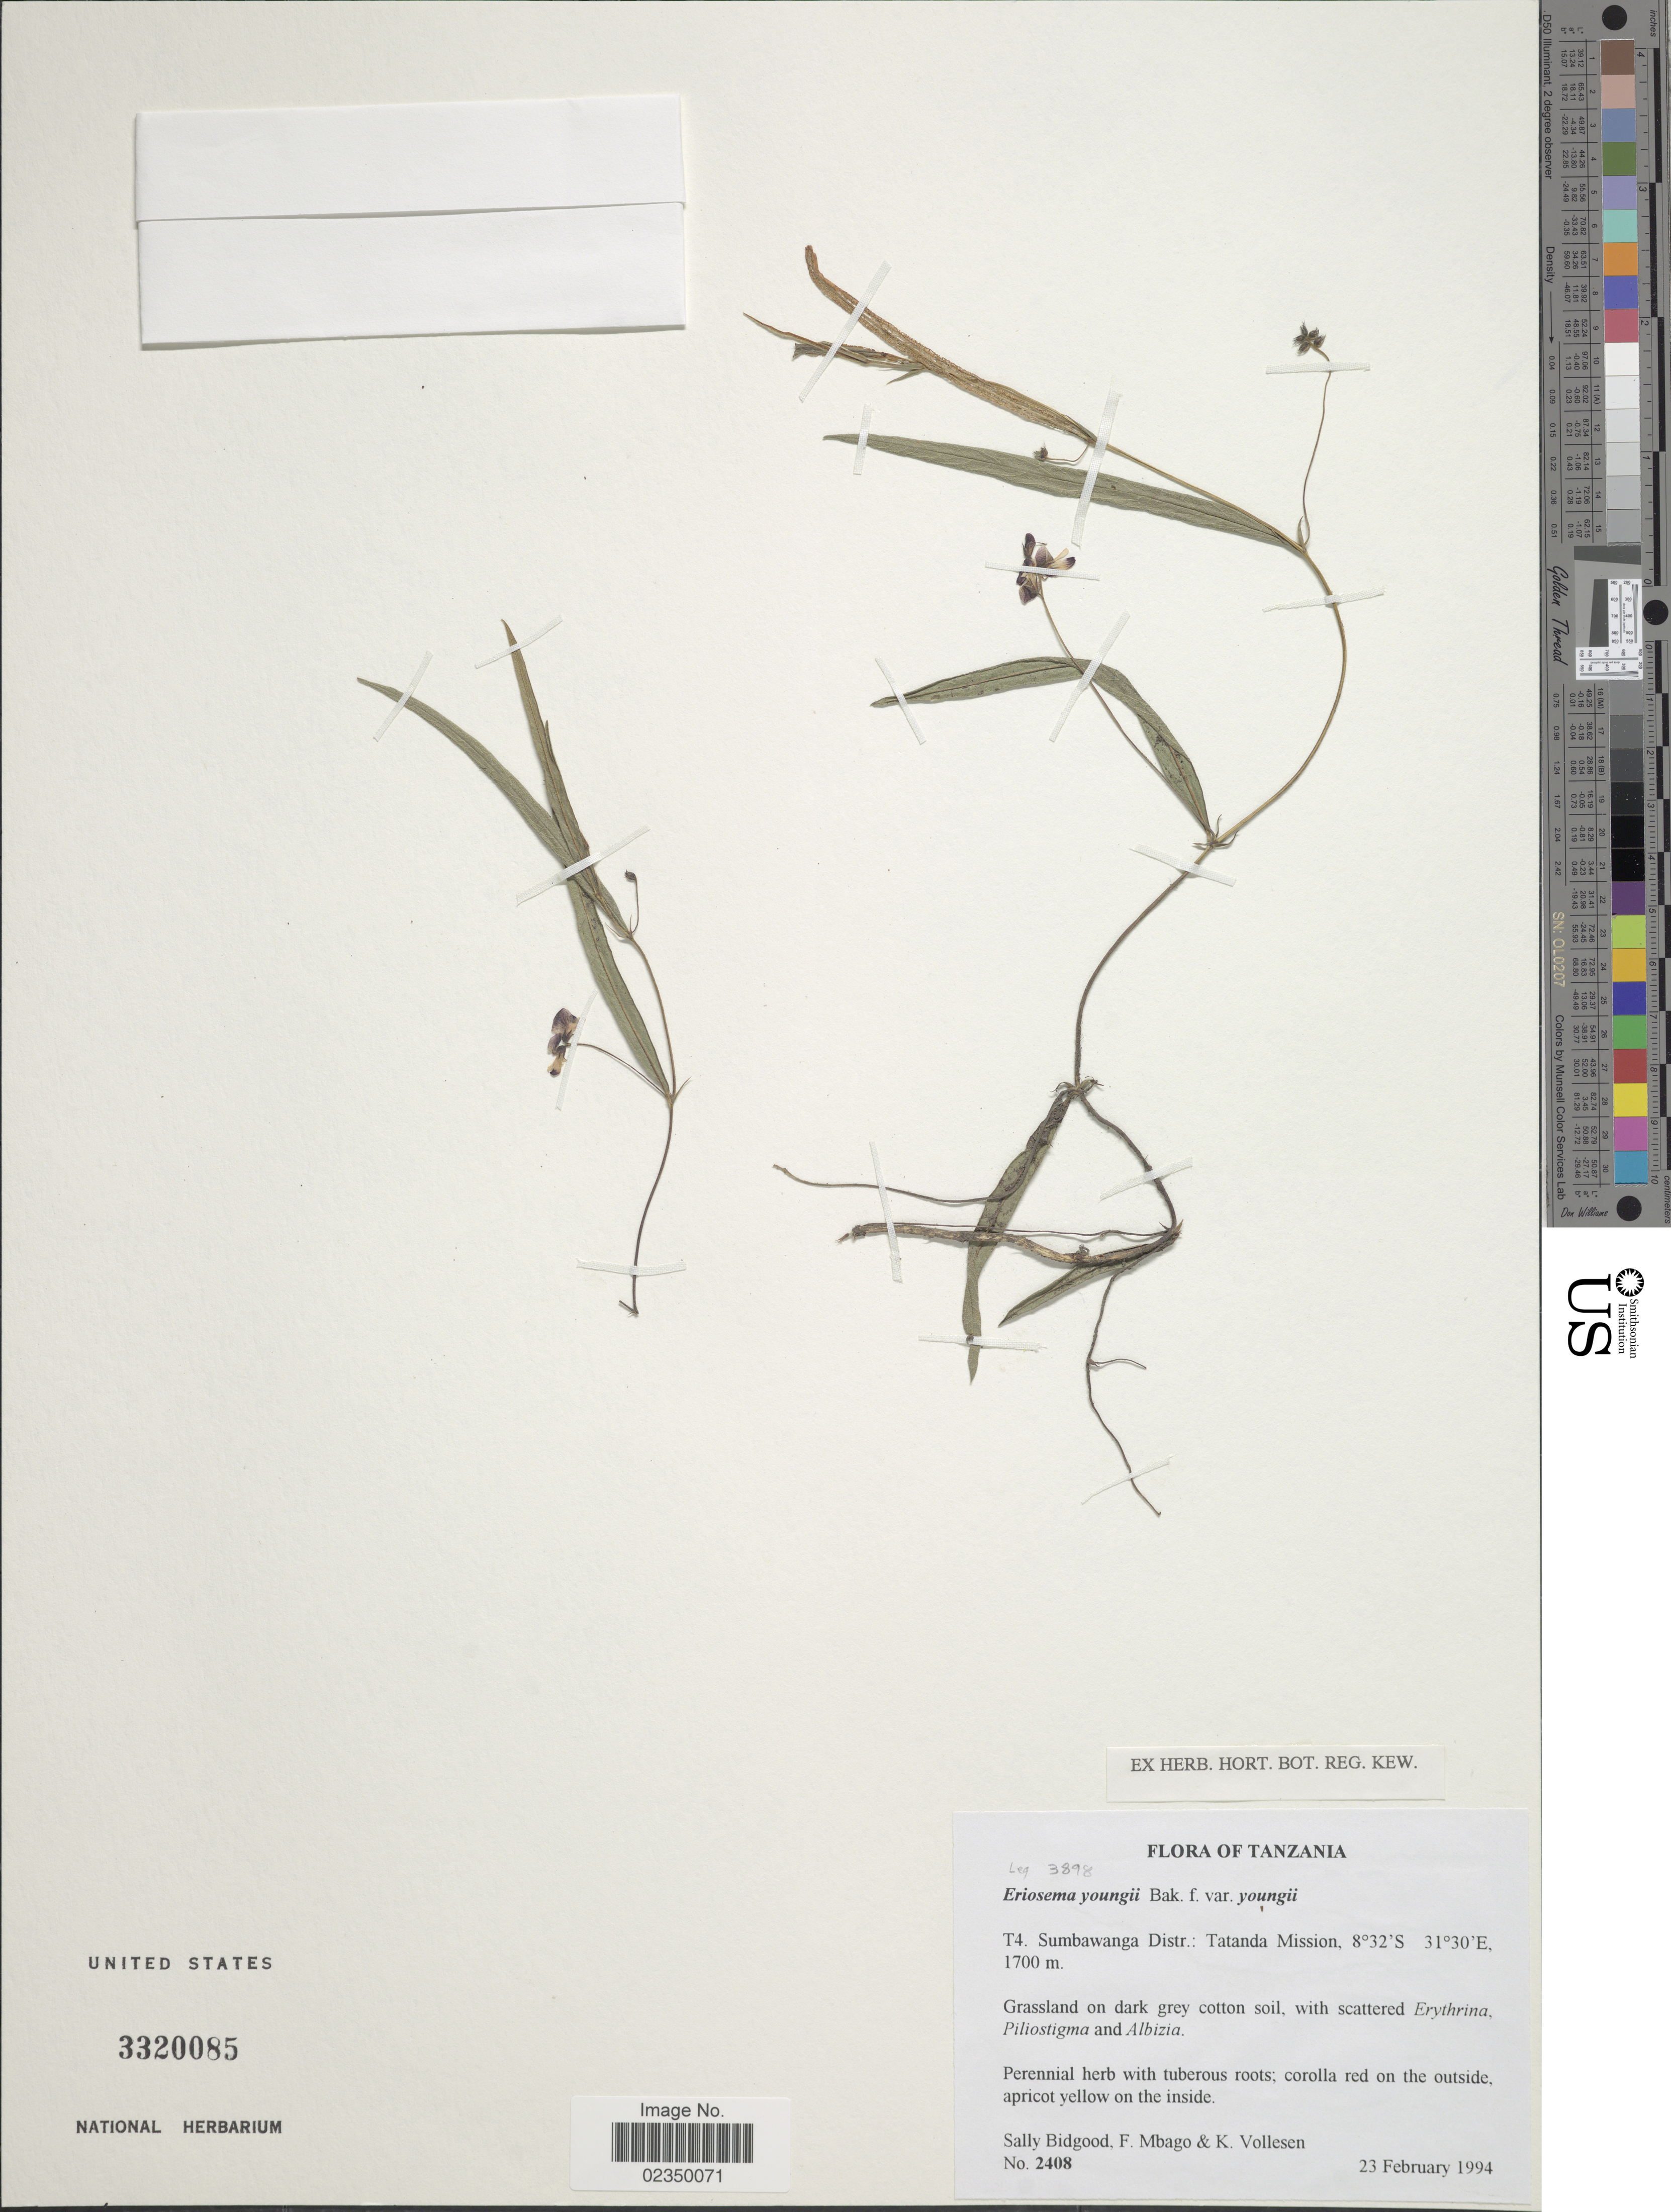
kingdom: Plantae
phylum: Tracheophyta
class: Magnoliopsida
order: Fabales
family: Fabaceae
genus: Eriosema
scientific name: Eriosema youngii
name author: Baker f.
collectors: S. Bidgood, F. Mbago & K. Vollesen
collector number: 2408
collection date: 1994-02-23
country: Tanzania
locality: T4. Sumbawanga Distr.: Tatanda Mission.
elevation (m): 1700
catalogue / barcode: US 3320085